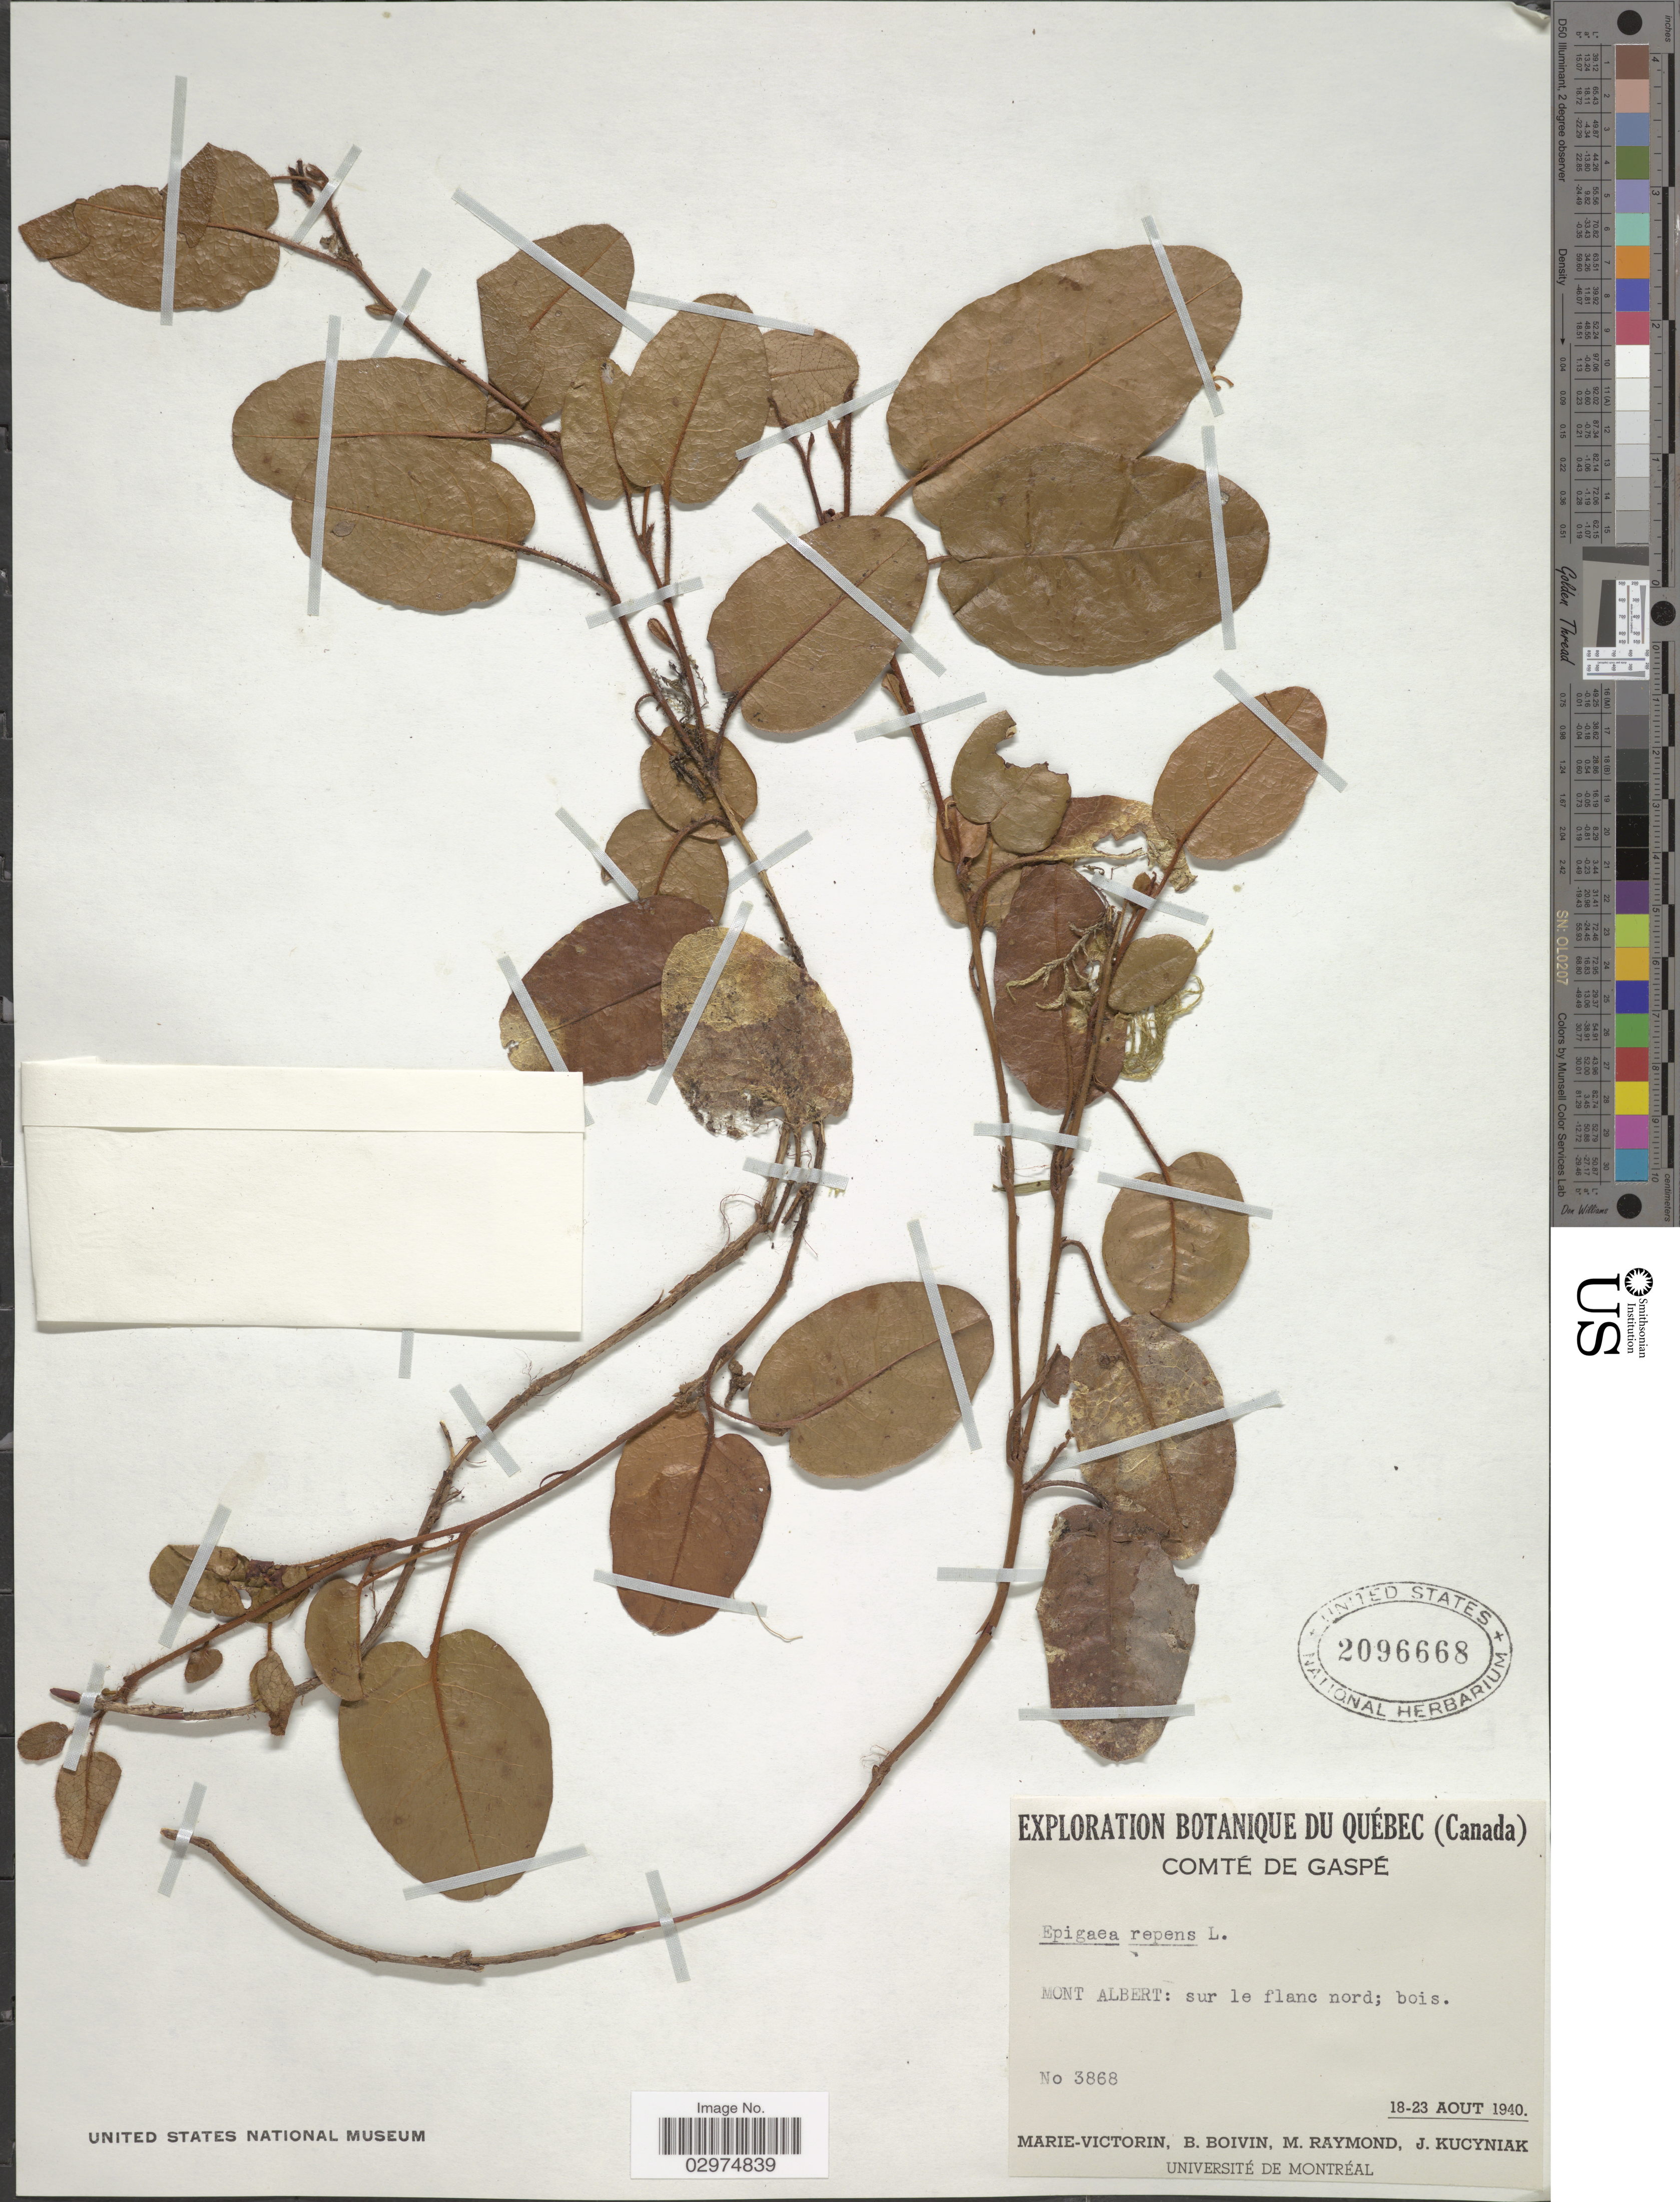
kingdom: Plantae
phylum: Tracheophyta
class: Magnoliopsida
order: Ericales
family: Ericaceae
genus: Epigaea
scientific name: Epigaea repens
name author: L.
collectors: -. Marie-Victorin, J. R. B. Boivin, M. Raymond & J. Kucyniak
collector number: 3868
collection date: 1940-08-18/1940-08-23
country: Canada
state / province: Quebec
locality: Comté de Gaspé. Mont Albert: sur le flanc nord.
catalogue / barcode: US 2096668